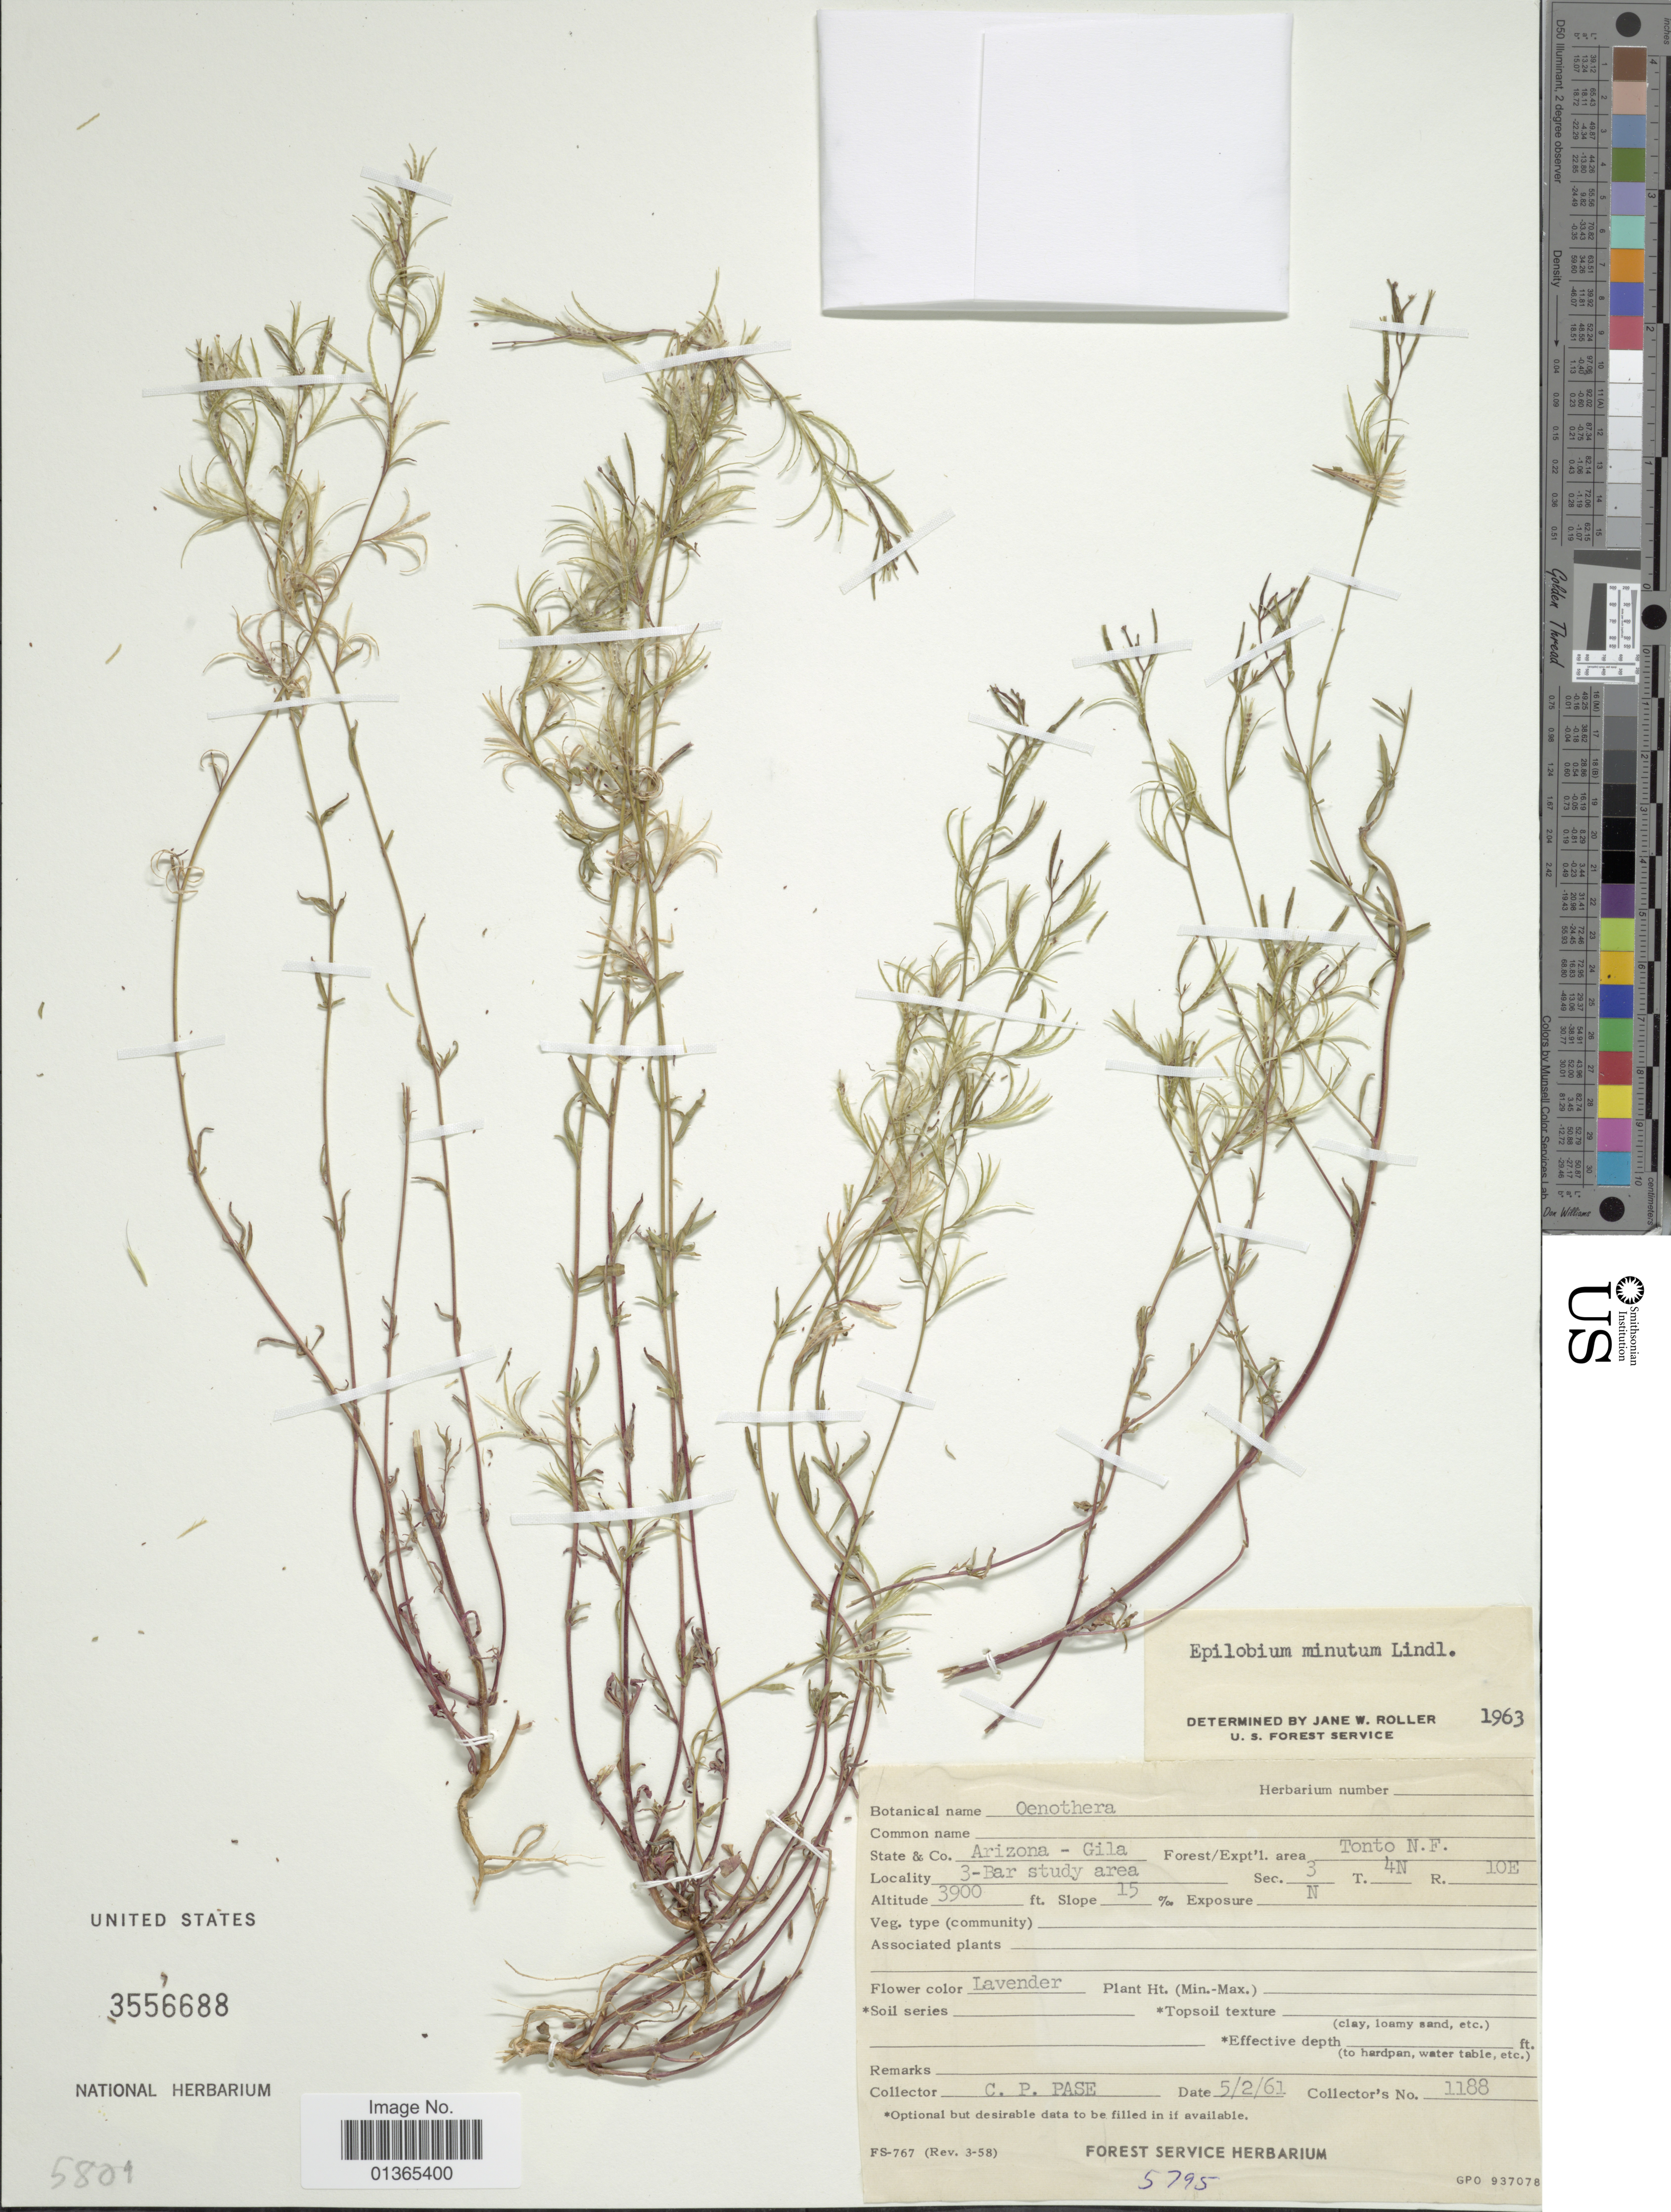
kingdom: Plantae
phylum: Tracheophyta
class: Magnoliopsida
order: Myrtales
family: Onagraceae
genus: Epilobium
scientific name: Epilobium minutum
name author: Lindl. ex Lehm.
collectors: C. P. Pase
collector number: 1188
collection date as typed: Transcribed d/m/y: 5/2/61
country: United States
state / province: Arizona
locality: Gila. Tonto N.F. 3-Bar study area. Sec.3N T.4N R.10E.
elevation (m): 1189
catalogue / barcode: US 3556688